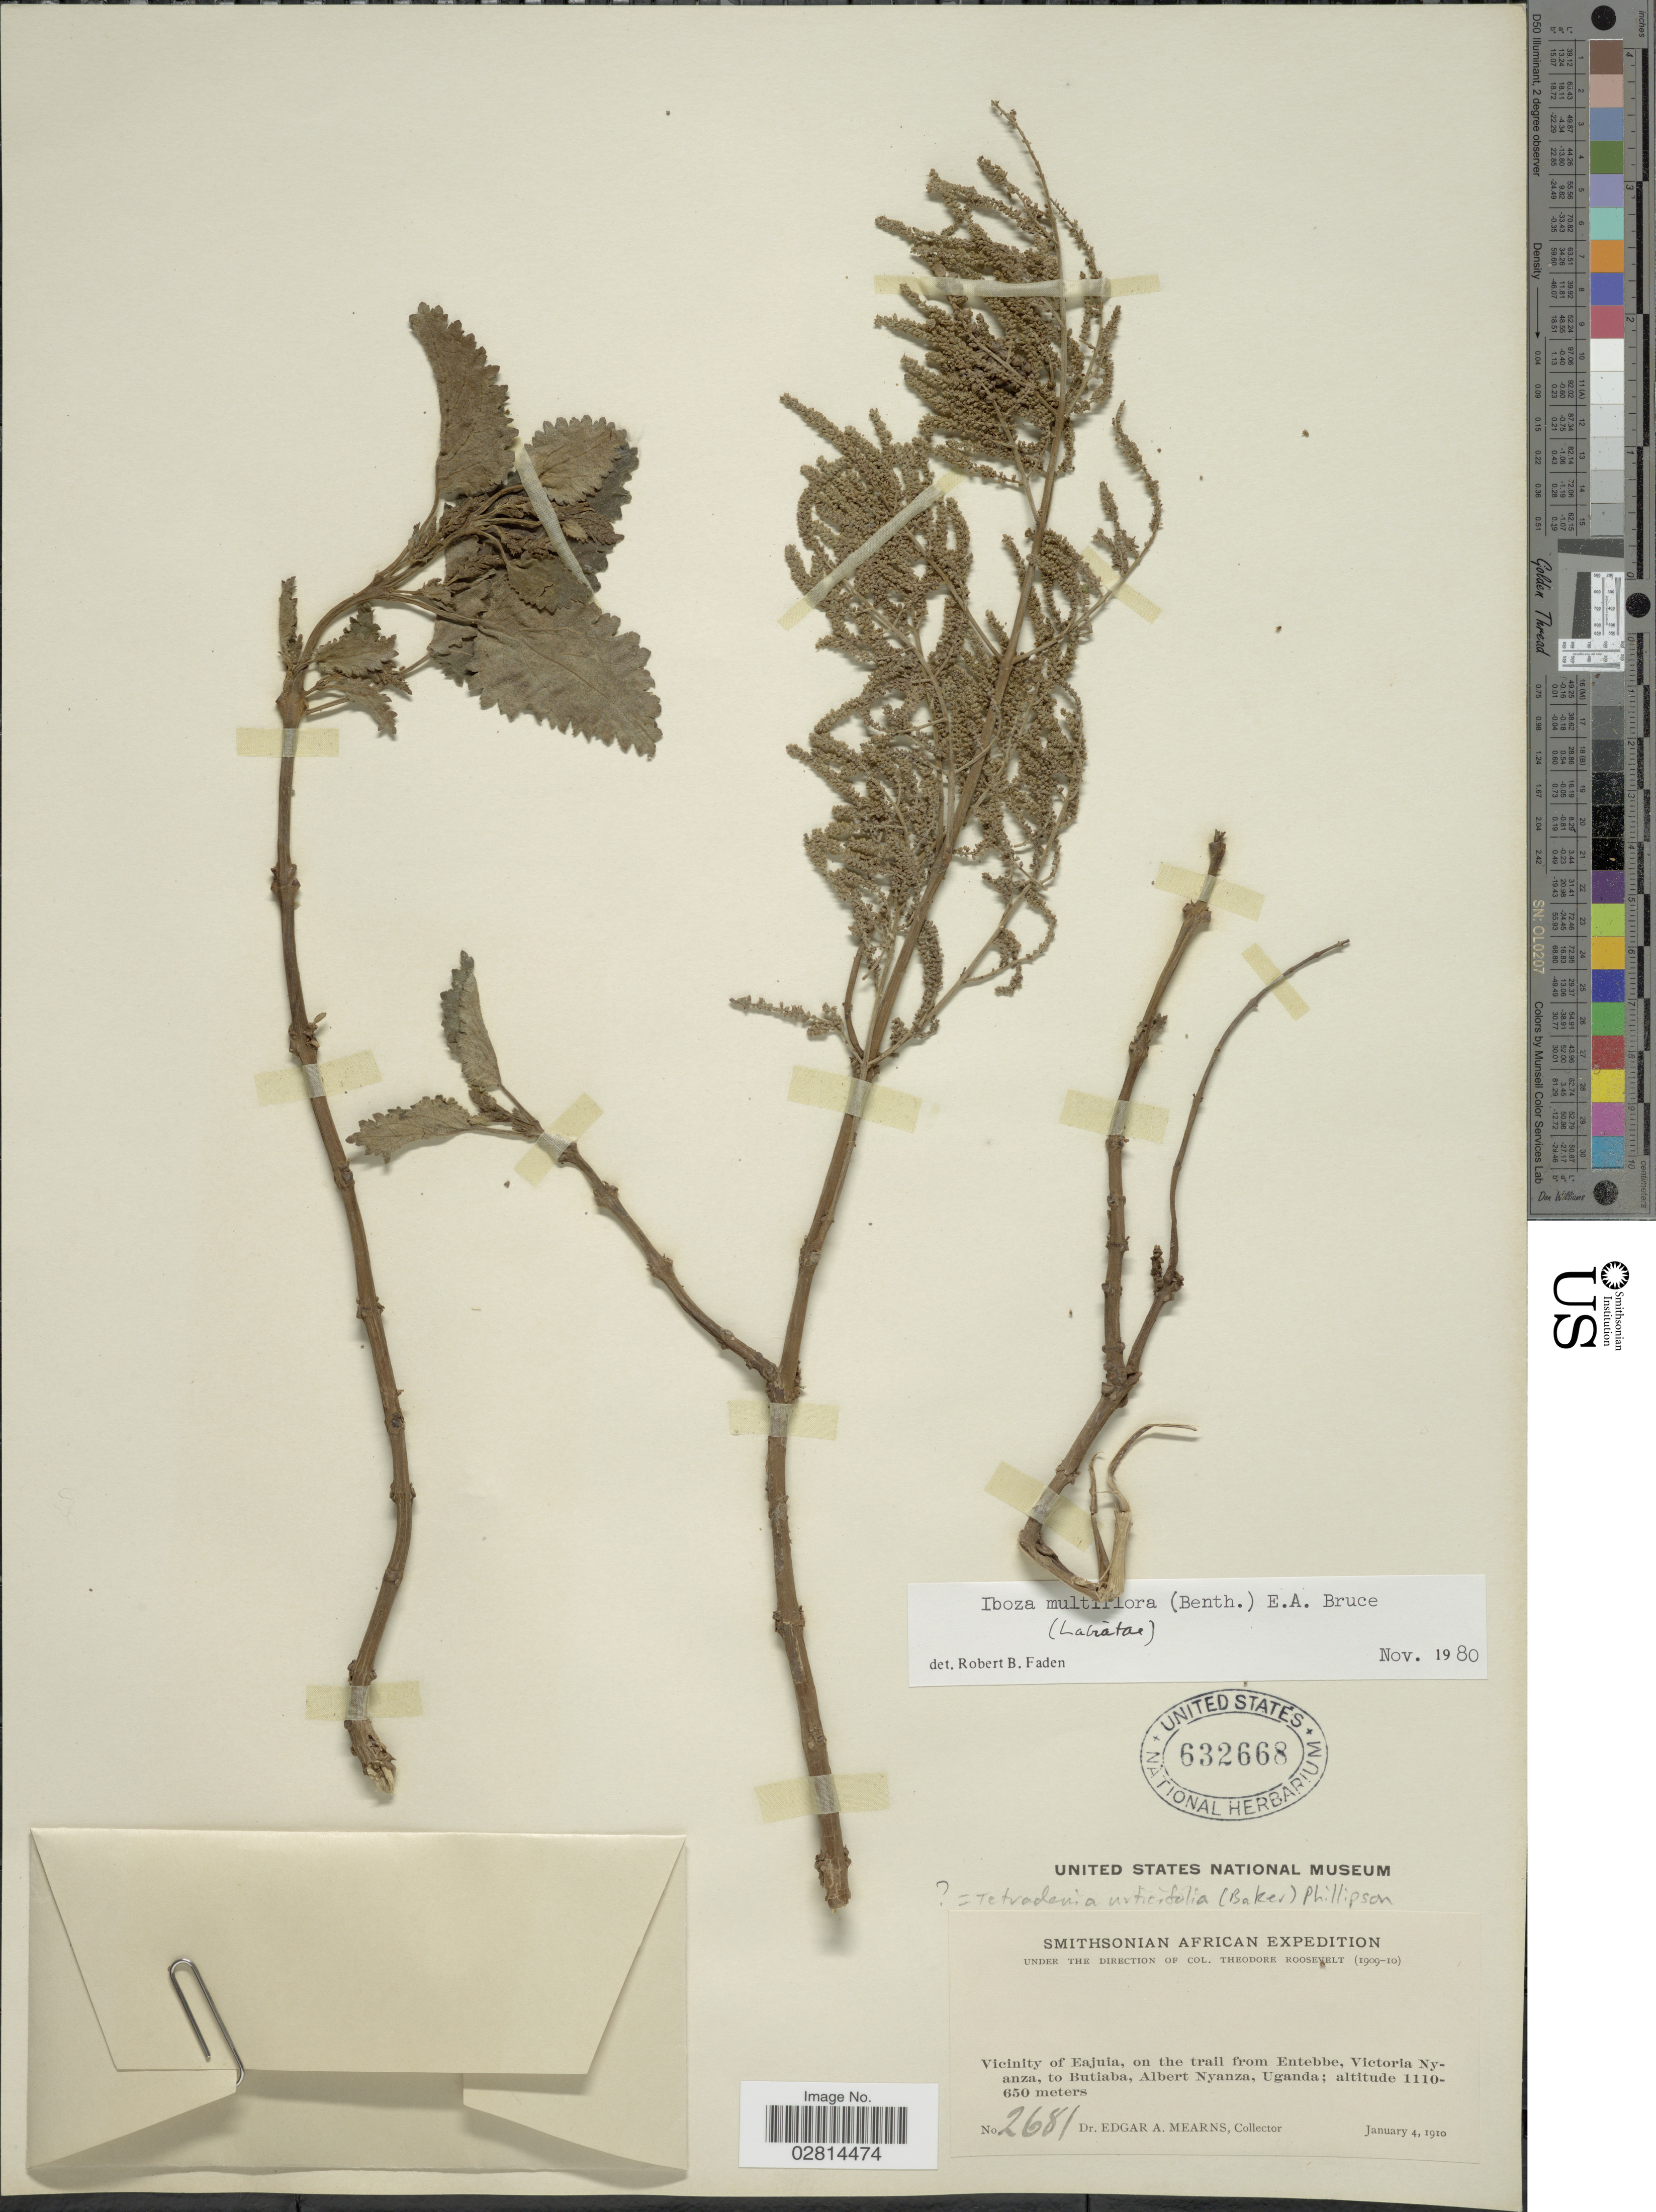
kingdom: Plantae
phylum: Tracheophyta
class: Magnoliopsida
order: Lamiales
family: Lamiaceae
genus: Tetradenia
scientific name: Tetradenia urticifolia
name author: (Baker) Phillipson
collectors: E. A. Mearns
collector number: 2681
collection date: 1910-01-04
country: Uganda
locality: Vicinity of Eajuia, on the trail from Entebbe, Victoria Nyanza, to Butiaba, Albert Nyanza.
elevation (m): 650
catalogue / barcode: US 632668